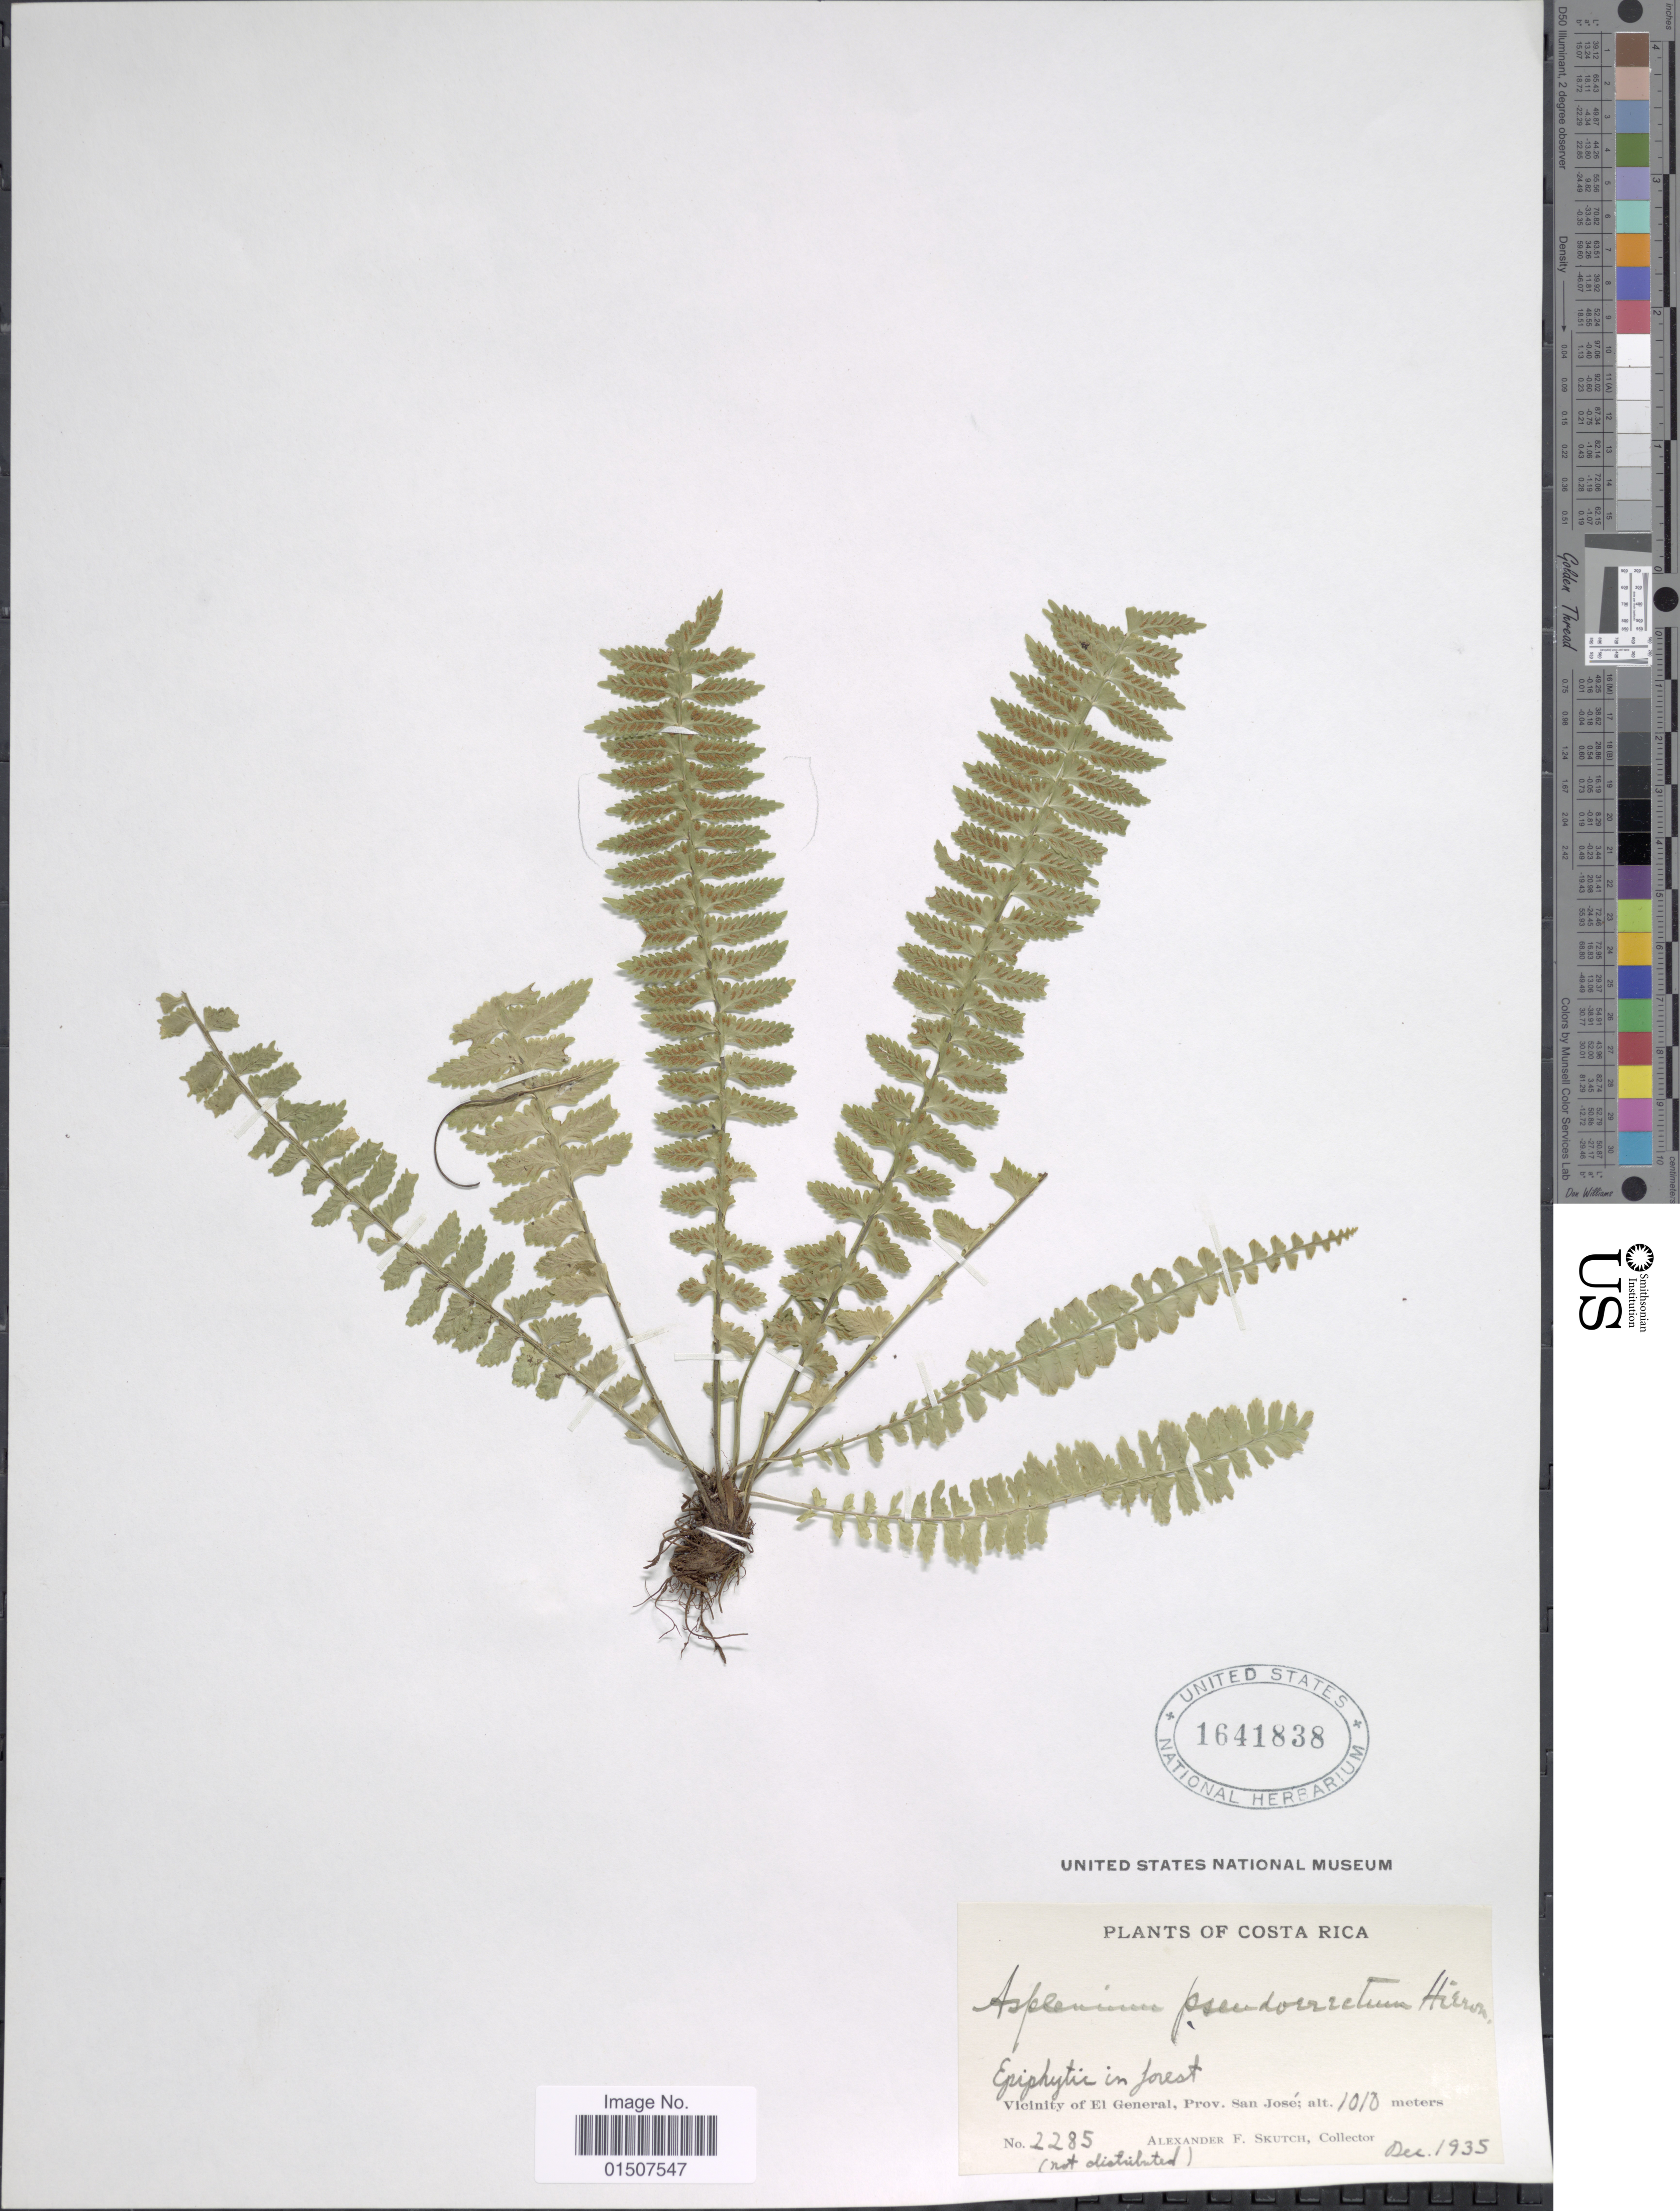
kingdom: Plantae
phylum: Tracheophyta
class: Polypodiopsida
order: Polypodiales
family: Aspleniaceae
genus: Asplenium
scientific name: Asplenium pteropus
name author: Kaulf.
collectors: A. F. Skutch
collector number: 2285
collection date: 1935-12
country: Costa Rica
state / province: San José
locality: Vicinity of El General, Prov. San Jose.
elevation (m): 1010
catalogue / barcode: US 1641838